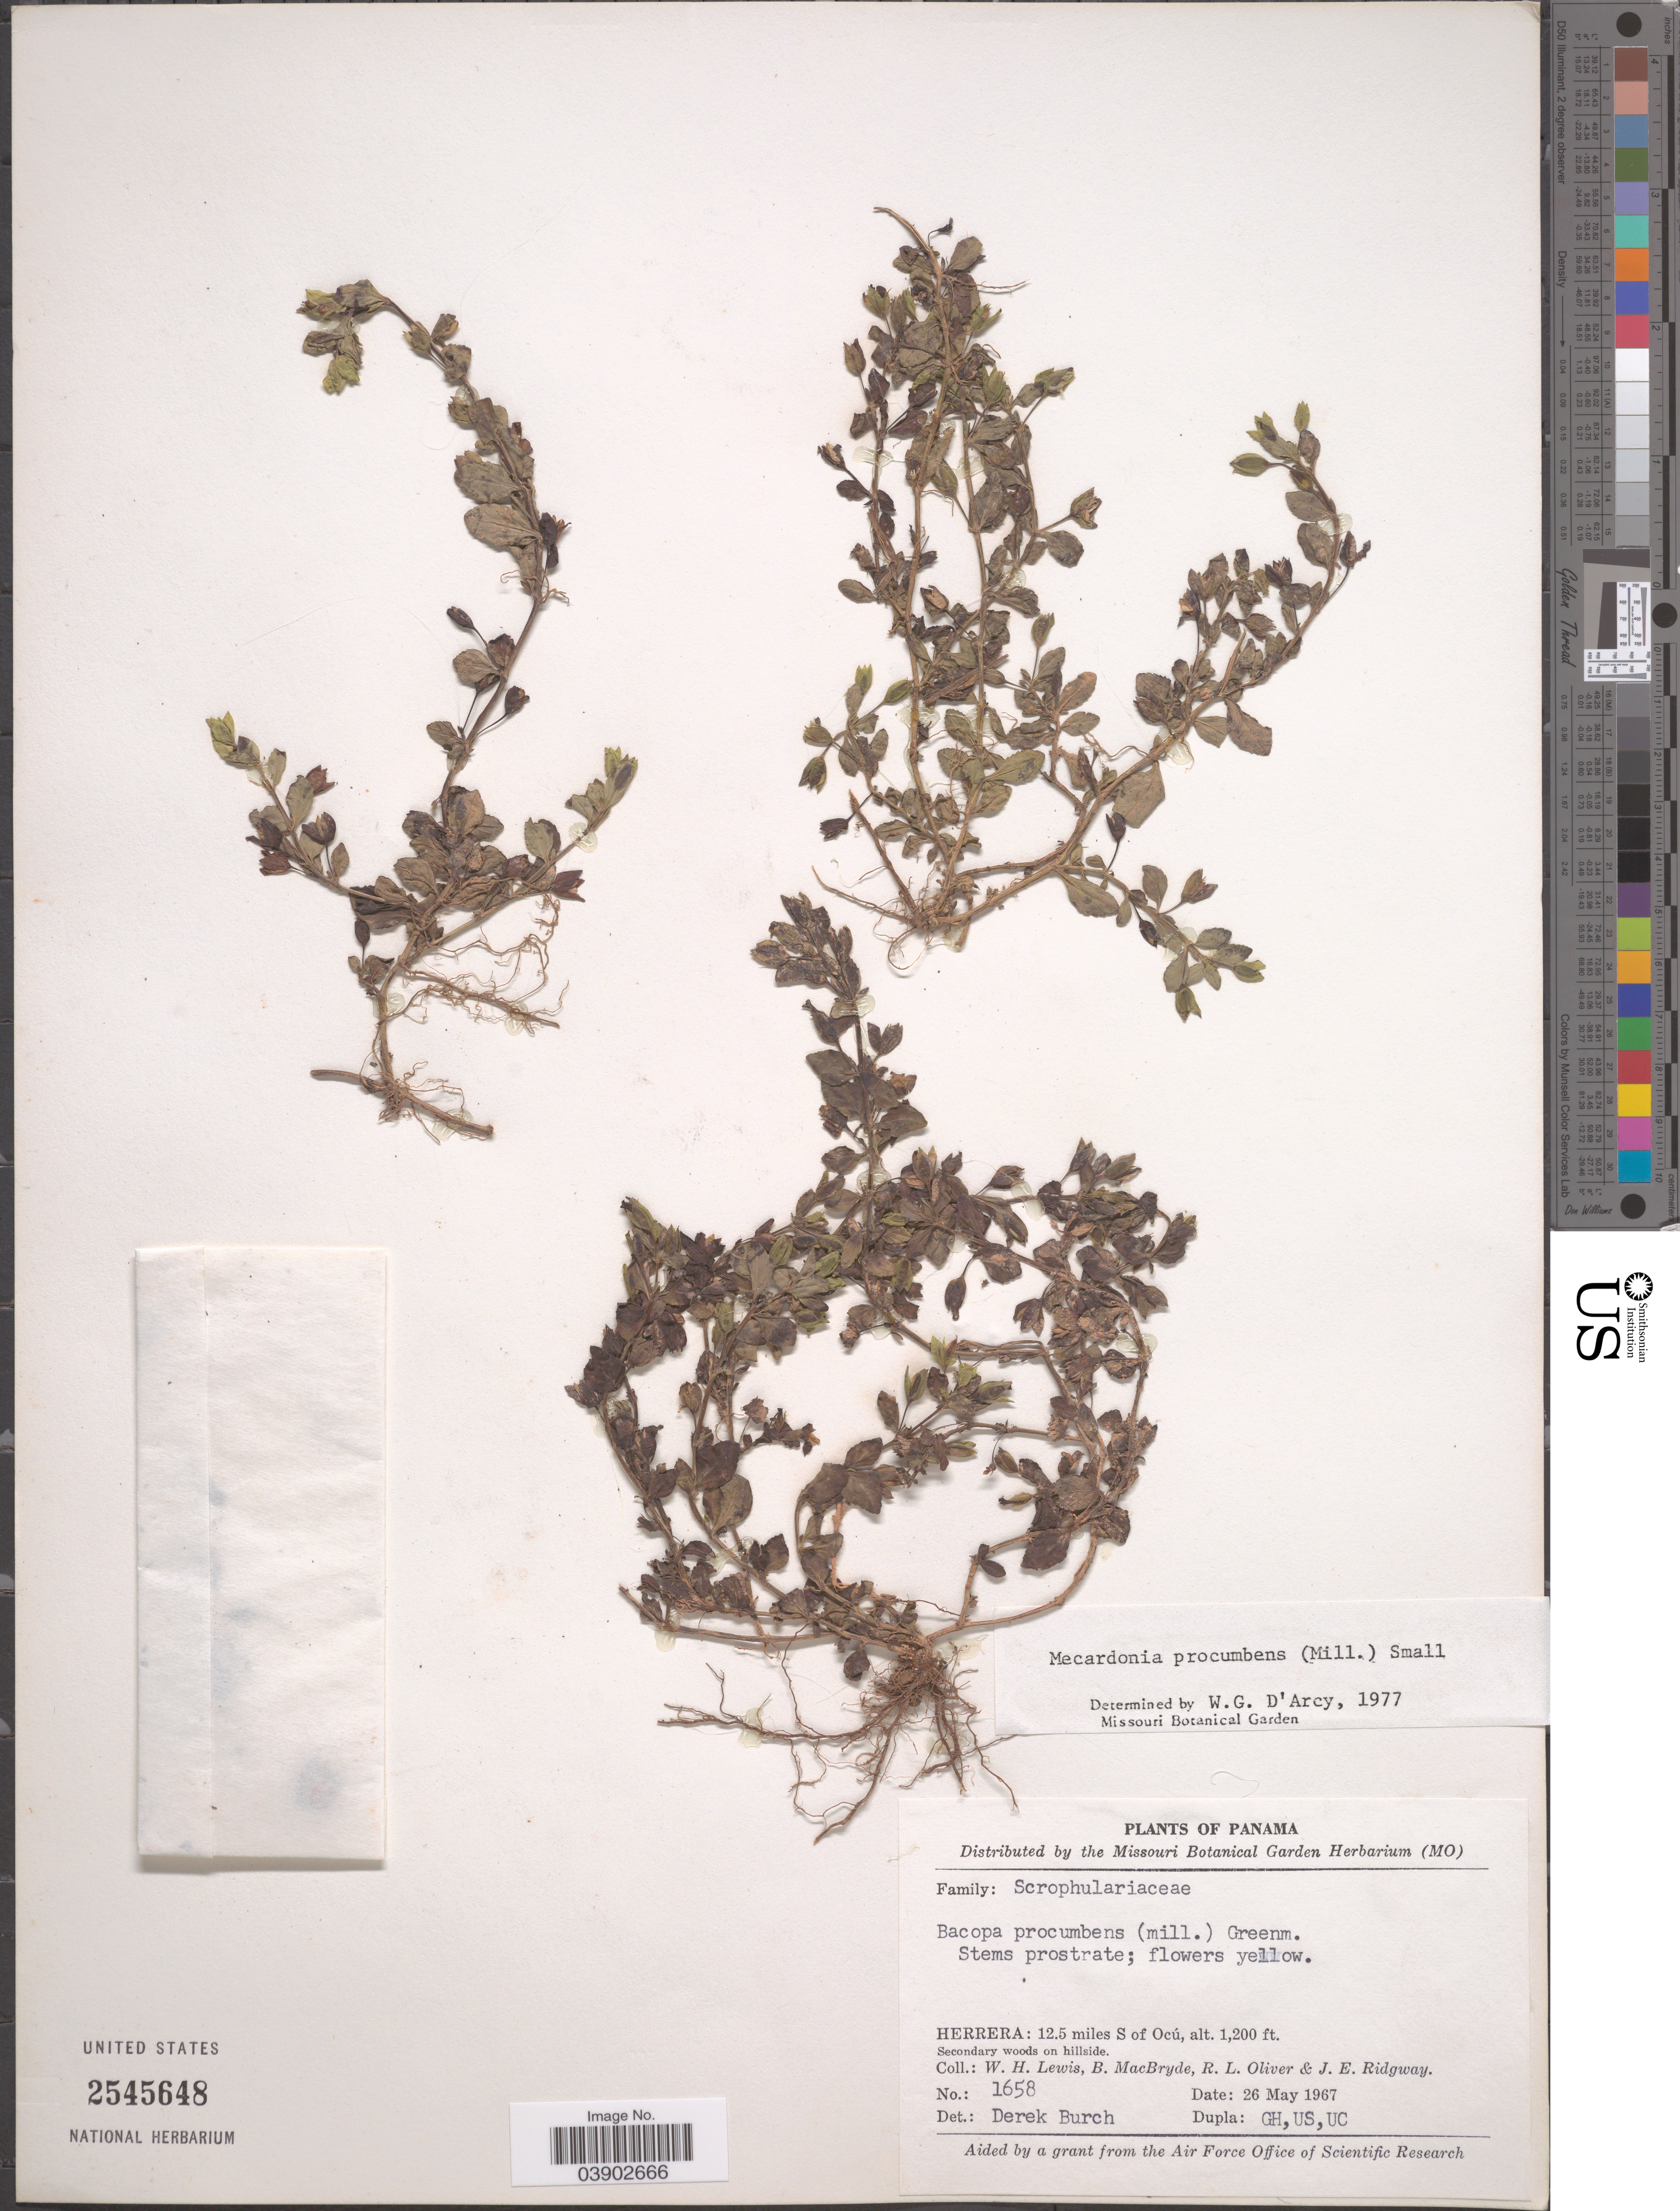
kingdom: Plantae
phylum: Tracheophyta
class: Magnoliopsida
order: Lamiales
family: Plantaginaceae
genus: Mecardonia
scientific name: Mecardonia procumbens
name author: (Mill.) Small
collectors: W. H. Lewis, B. MacBryde, R. Oliver & J. Ridgway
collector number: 1658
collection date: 1967-05-26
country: Panama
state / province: Herrera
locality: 12.5 miles S. of Ocú.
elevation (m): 366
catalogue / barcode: US 2545648